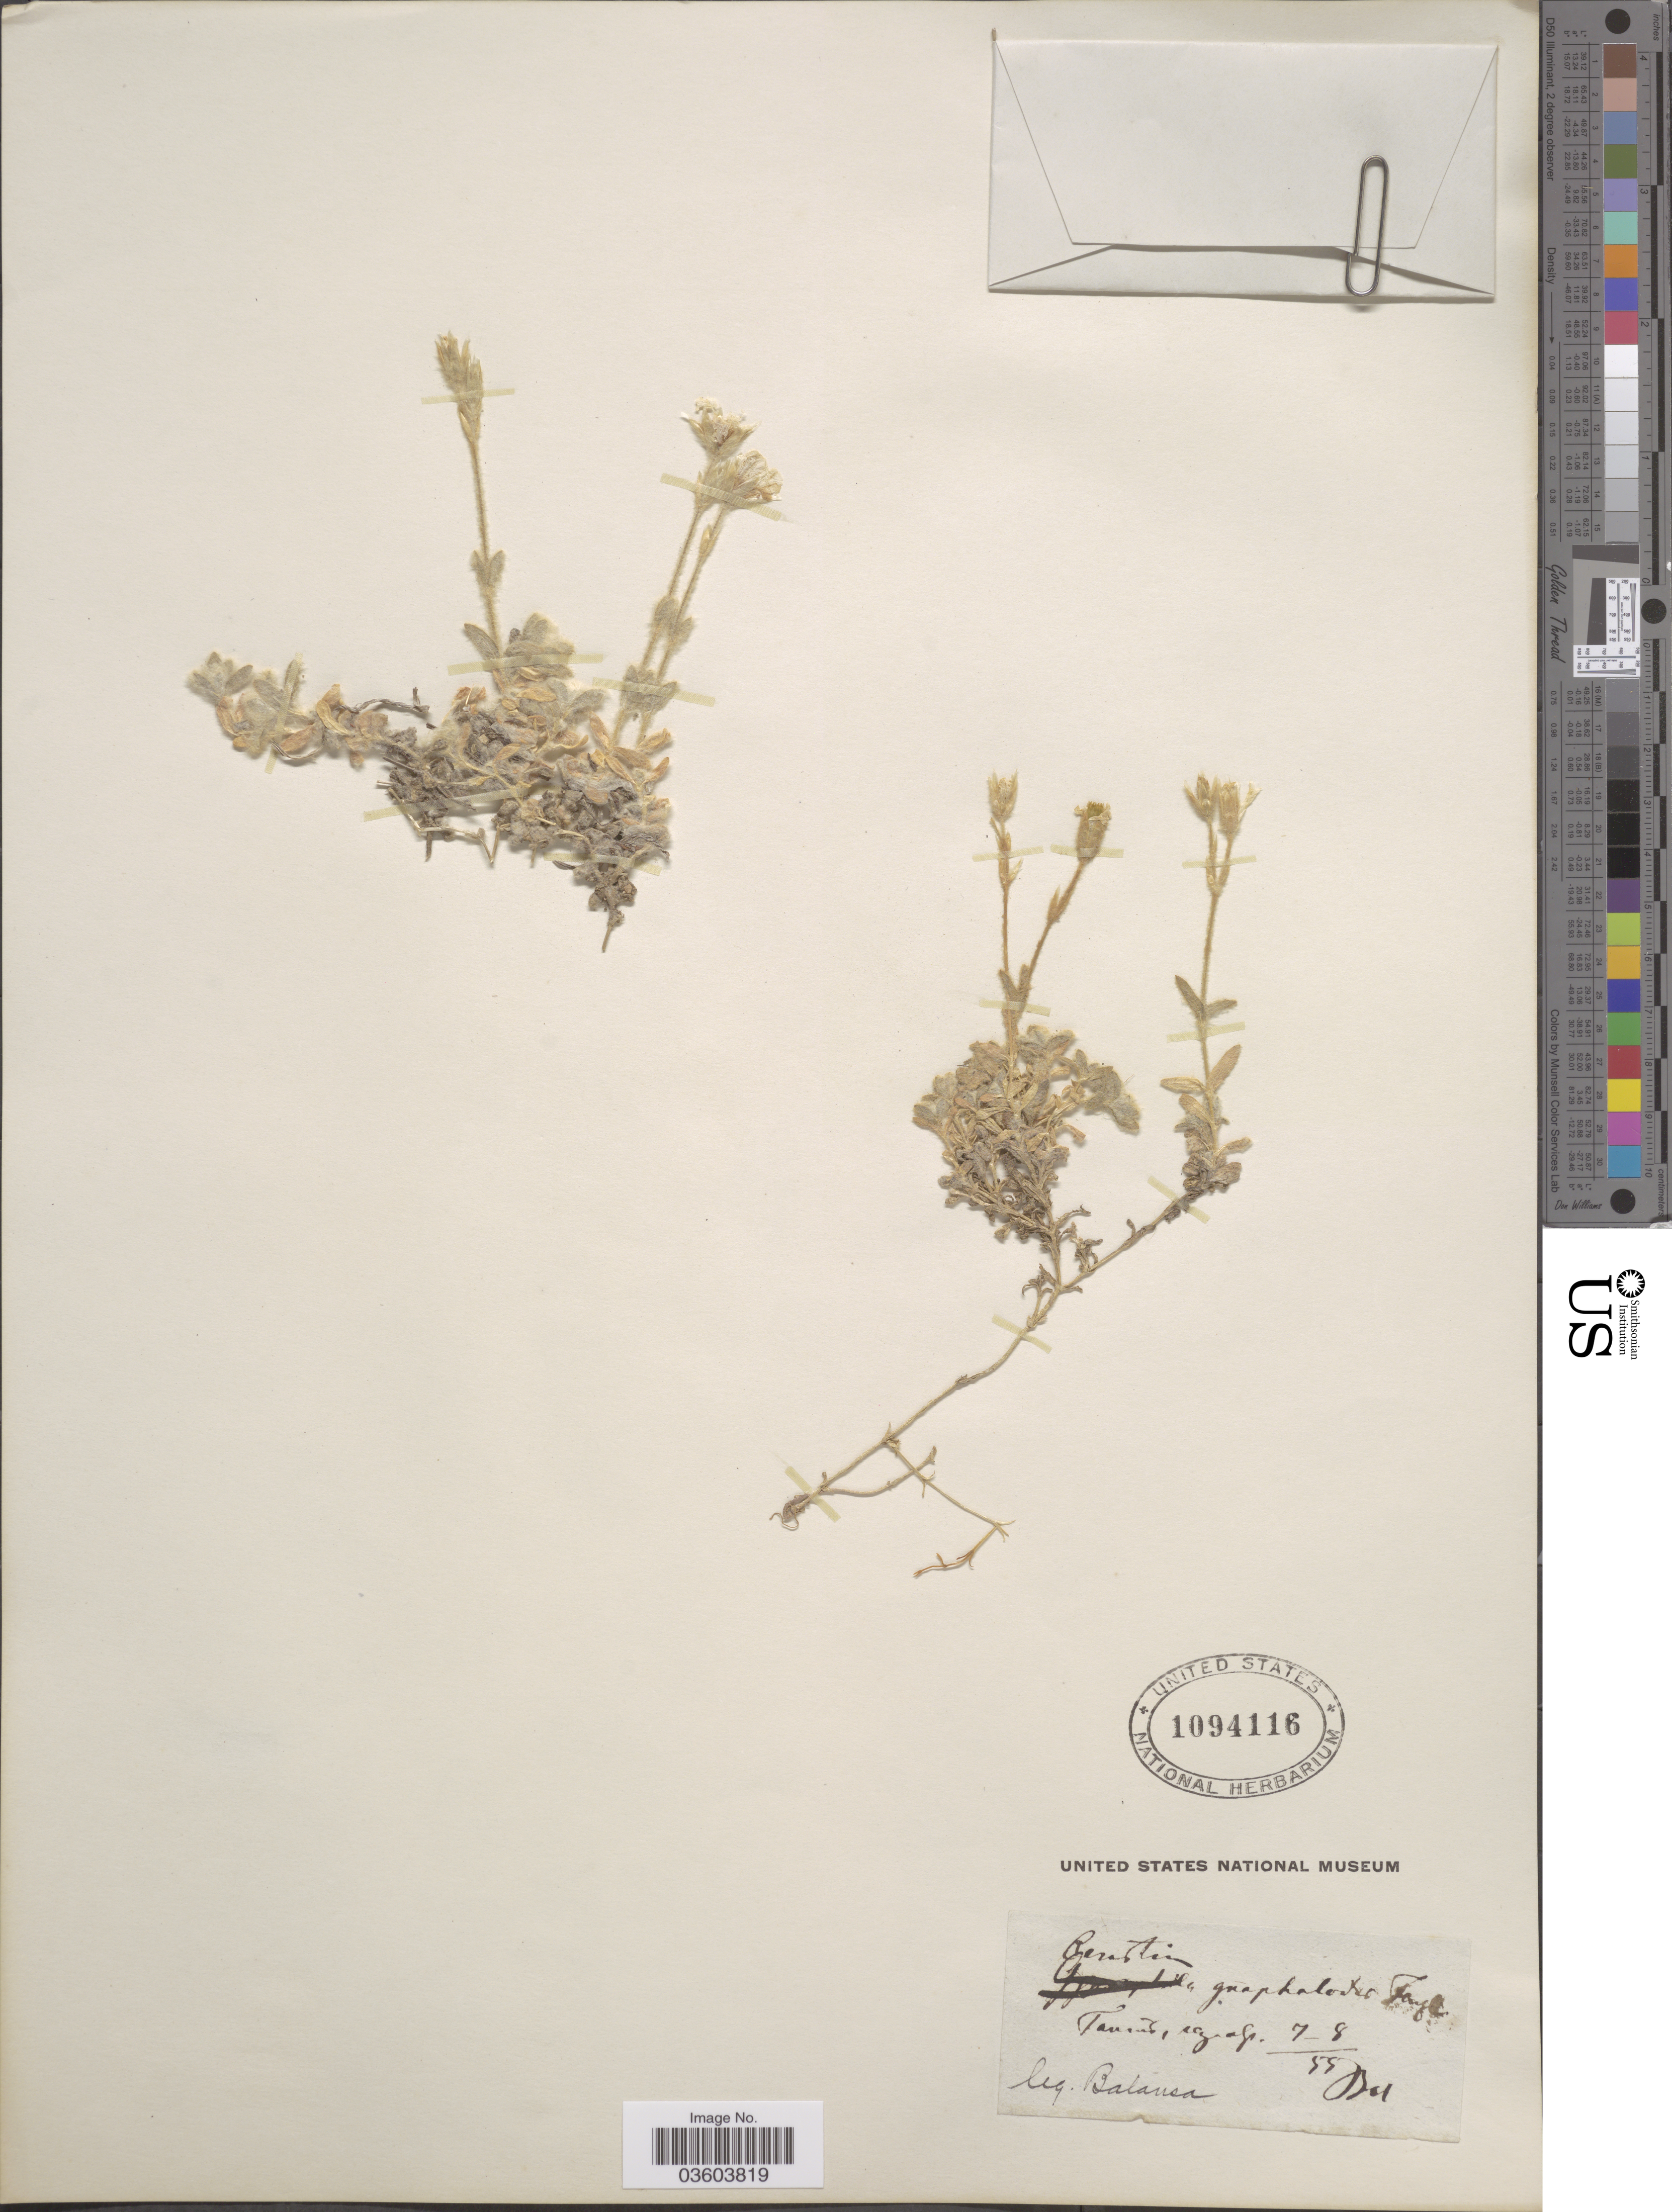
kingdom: Plantae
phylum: Tracheophyta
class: Magnoliopsida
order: Caryophyllales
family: Caryophyllaceae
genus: Cerastium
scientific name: Cerastium gnaphalodes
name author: Fenzl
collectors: -. Balansa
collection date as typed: Transcribed d/m/y: 7/8/55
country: Turkey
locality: Taurus, [interpreted]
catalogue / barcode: US 1094116